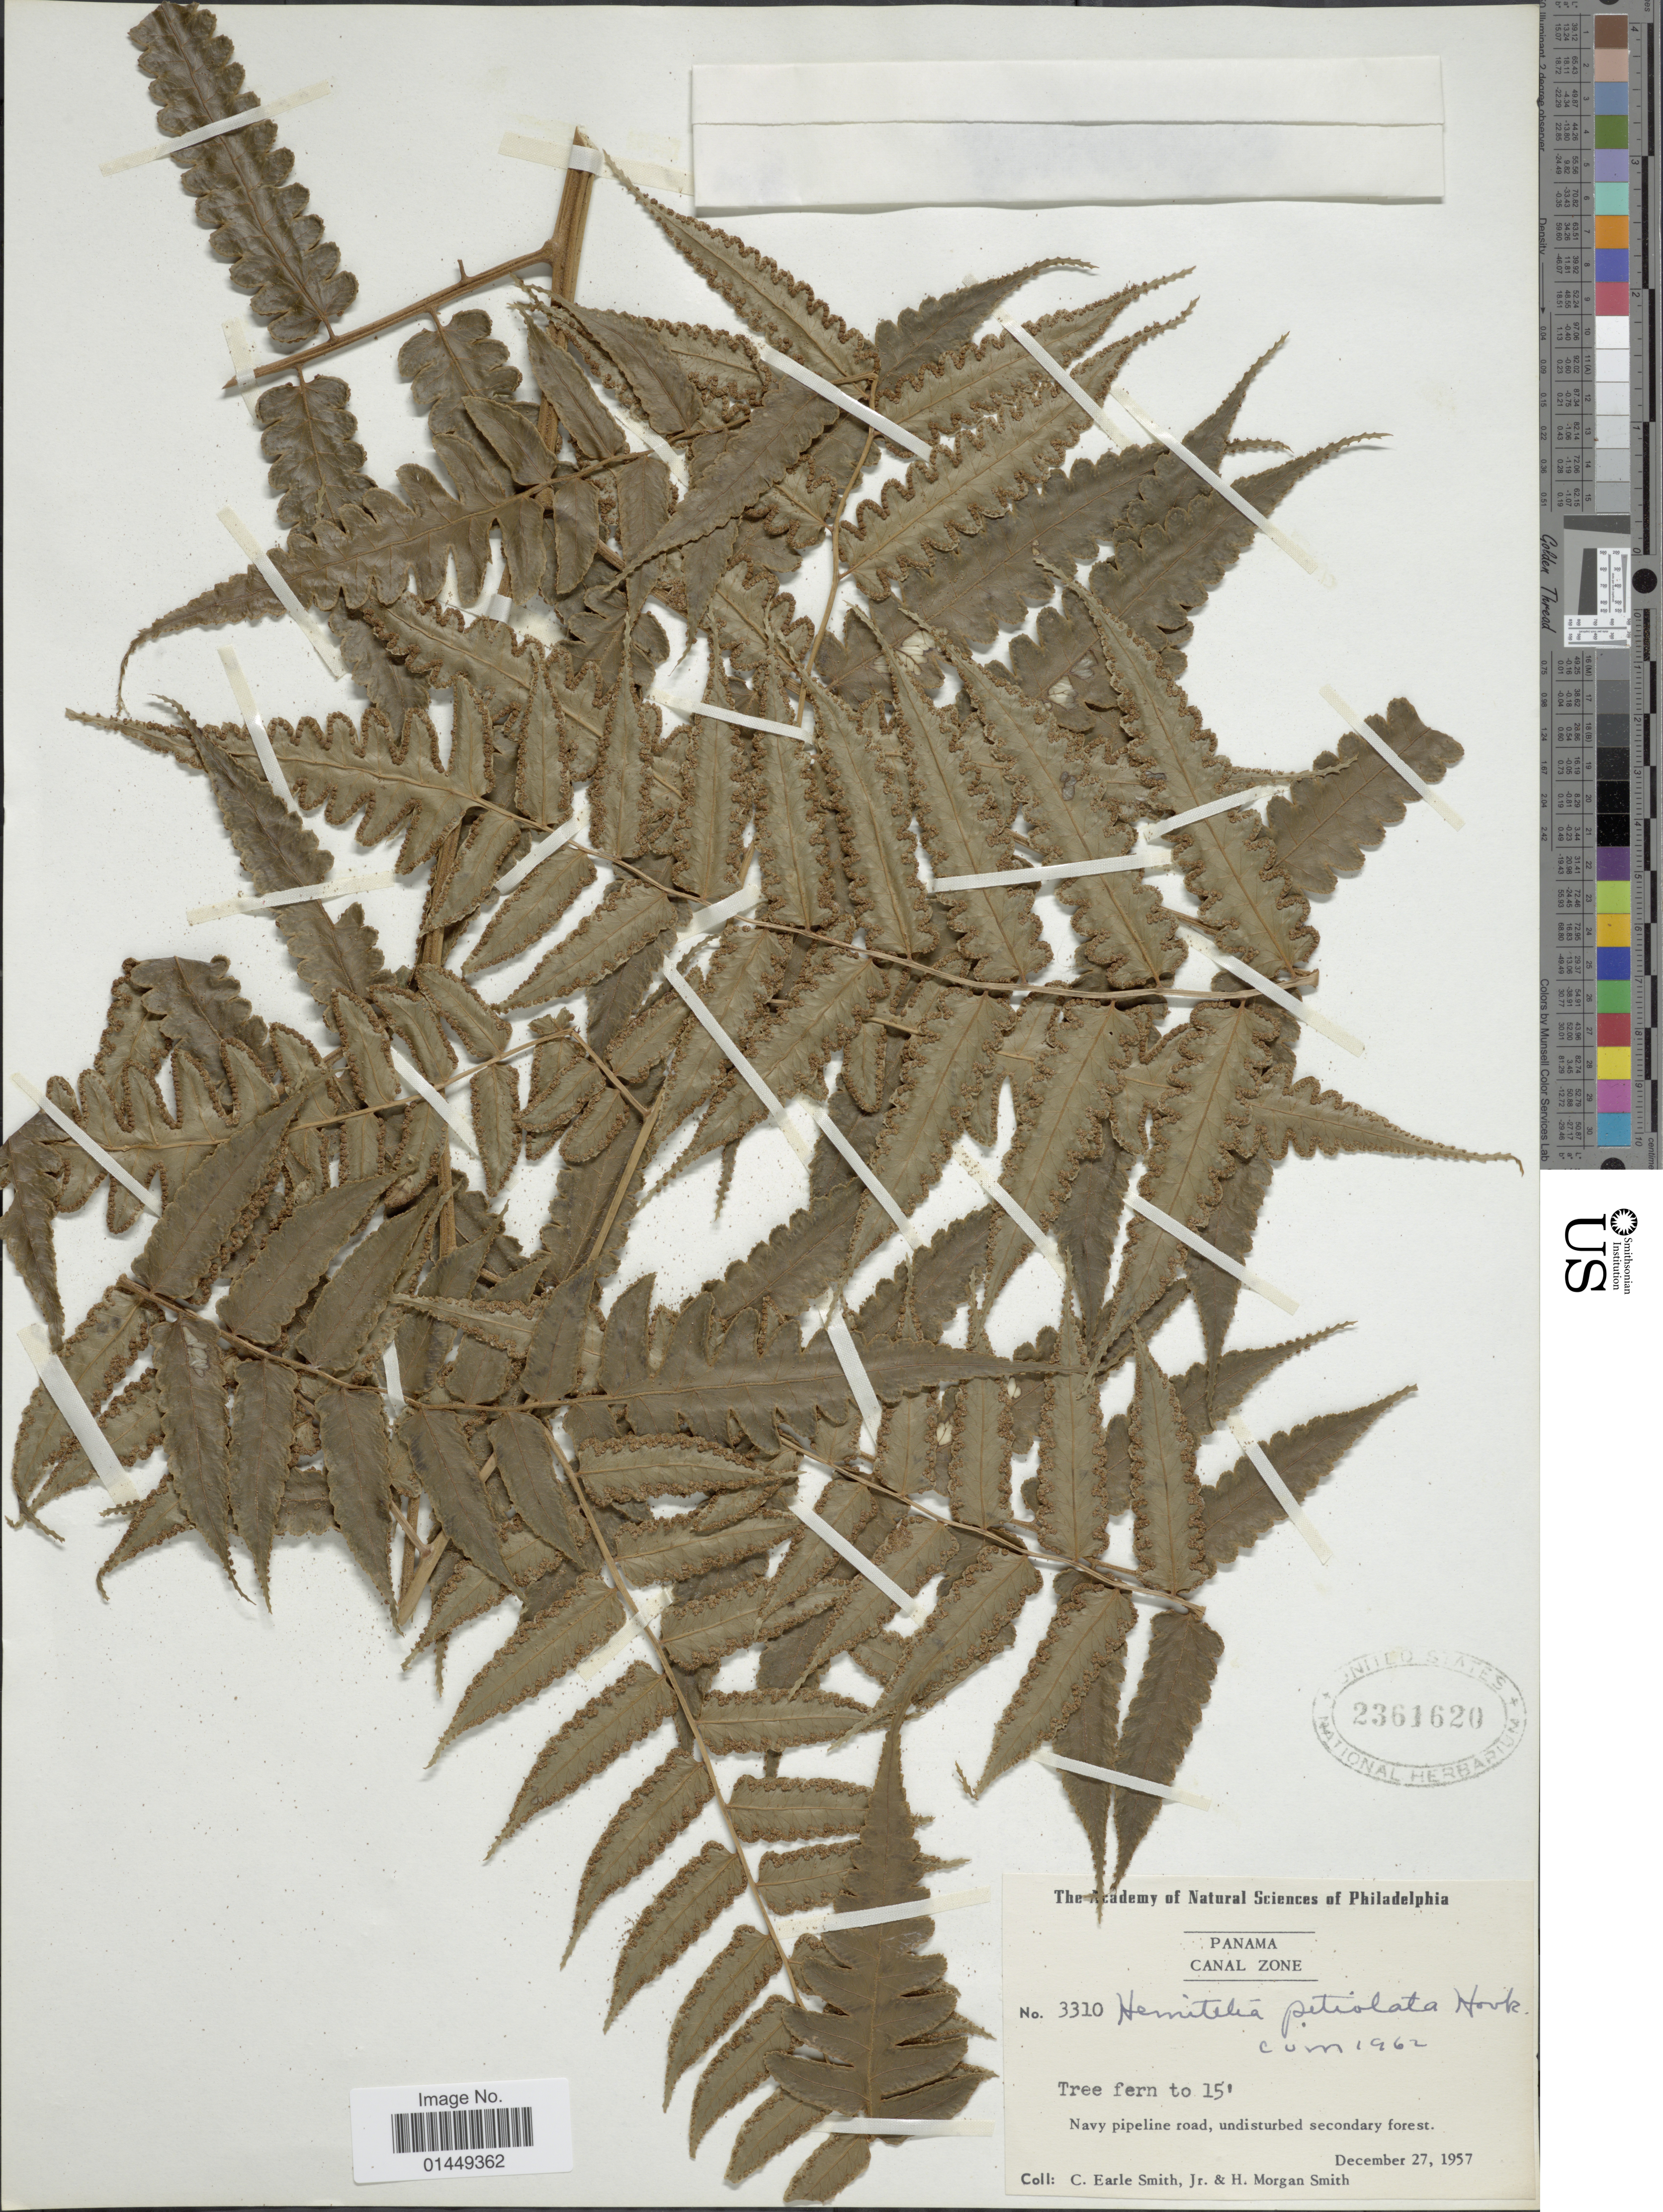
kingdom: Plantae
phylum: Tracheophyta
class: Polypodiopsida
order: Cyatheales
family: Cyatheaceae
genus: Cyathea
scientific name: Cyathea petiolata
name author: (Hook.) R.M. Tryon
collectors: C. E. Smith Jr. & H. M. Smith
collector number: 3310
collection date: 1957-12-27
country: Panama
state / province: Colón / Panamá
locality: Canal Zone. Navy pipeline road, undisturbed secondary forest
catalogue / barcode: US 2361620